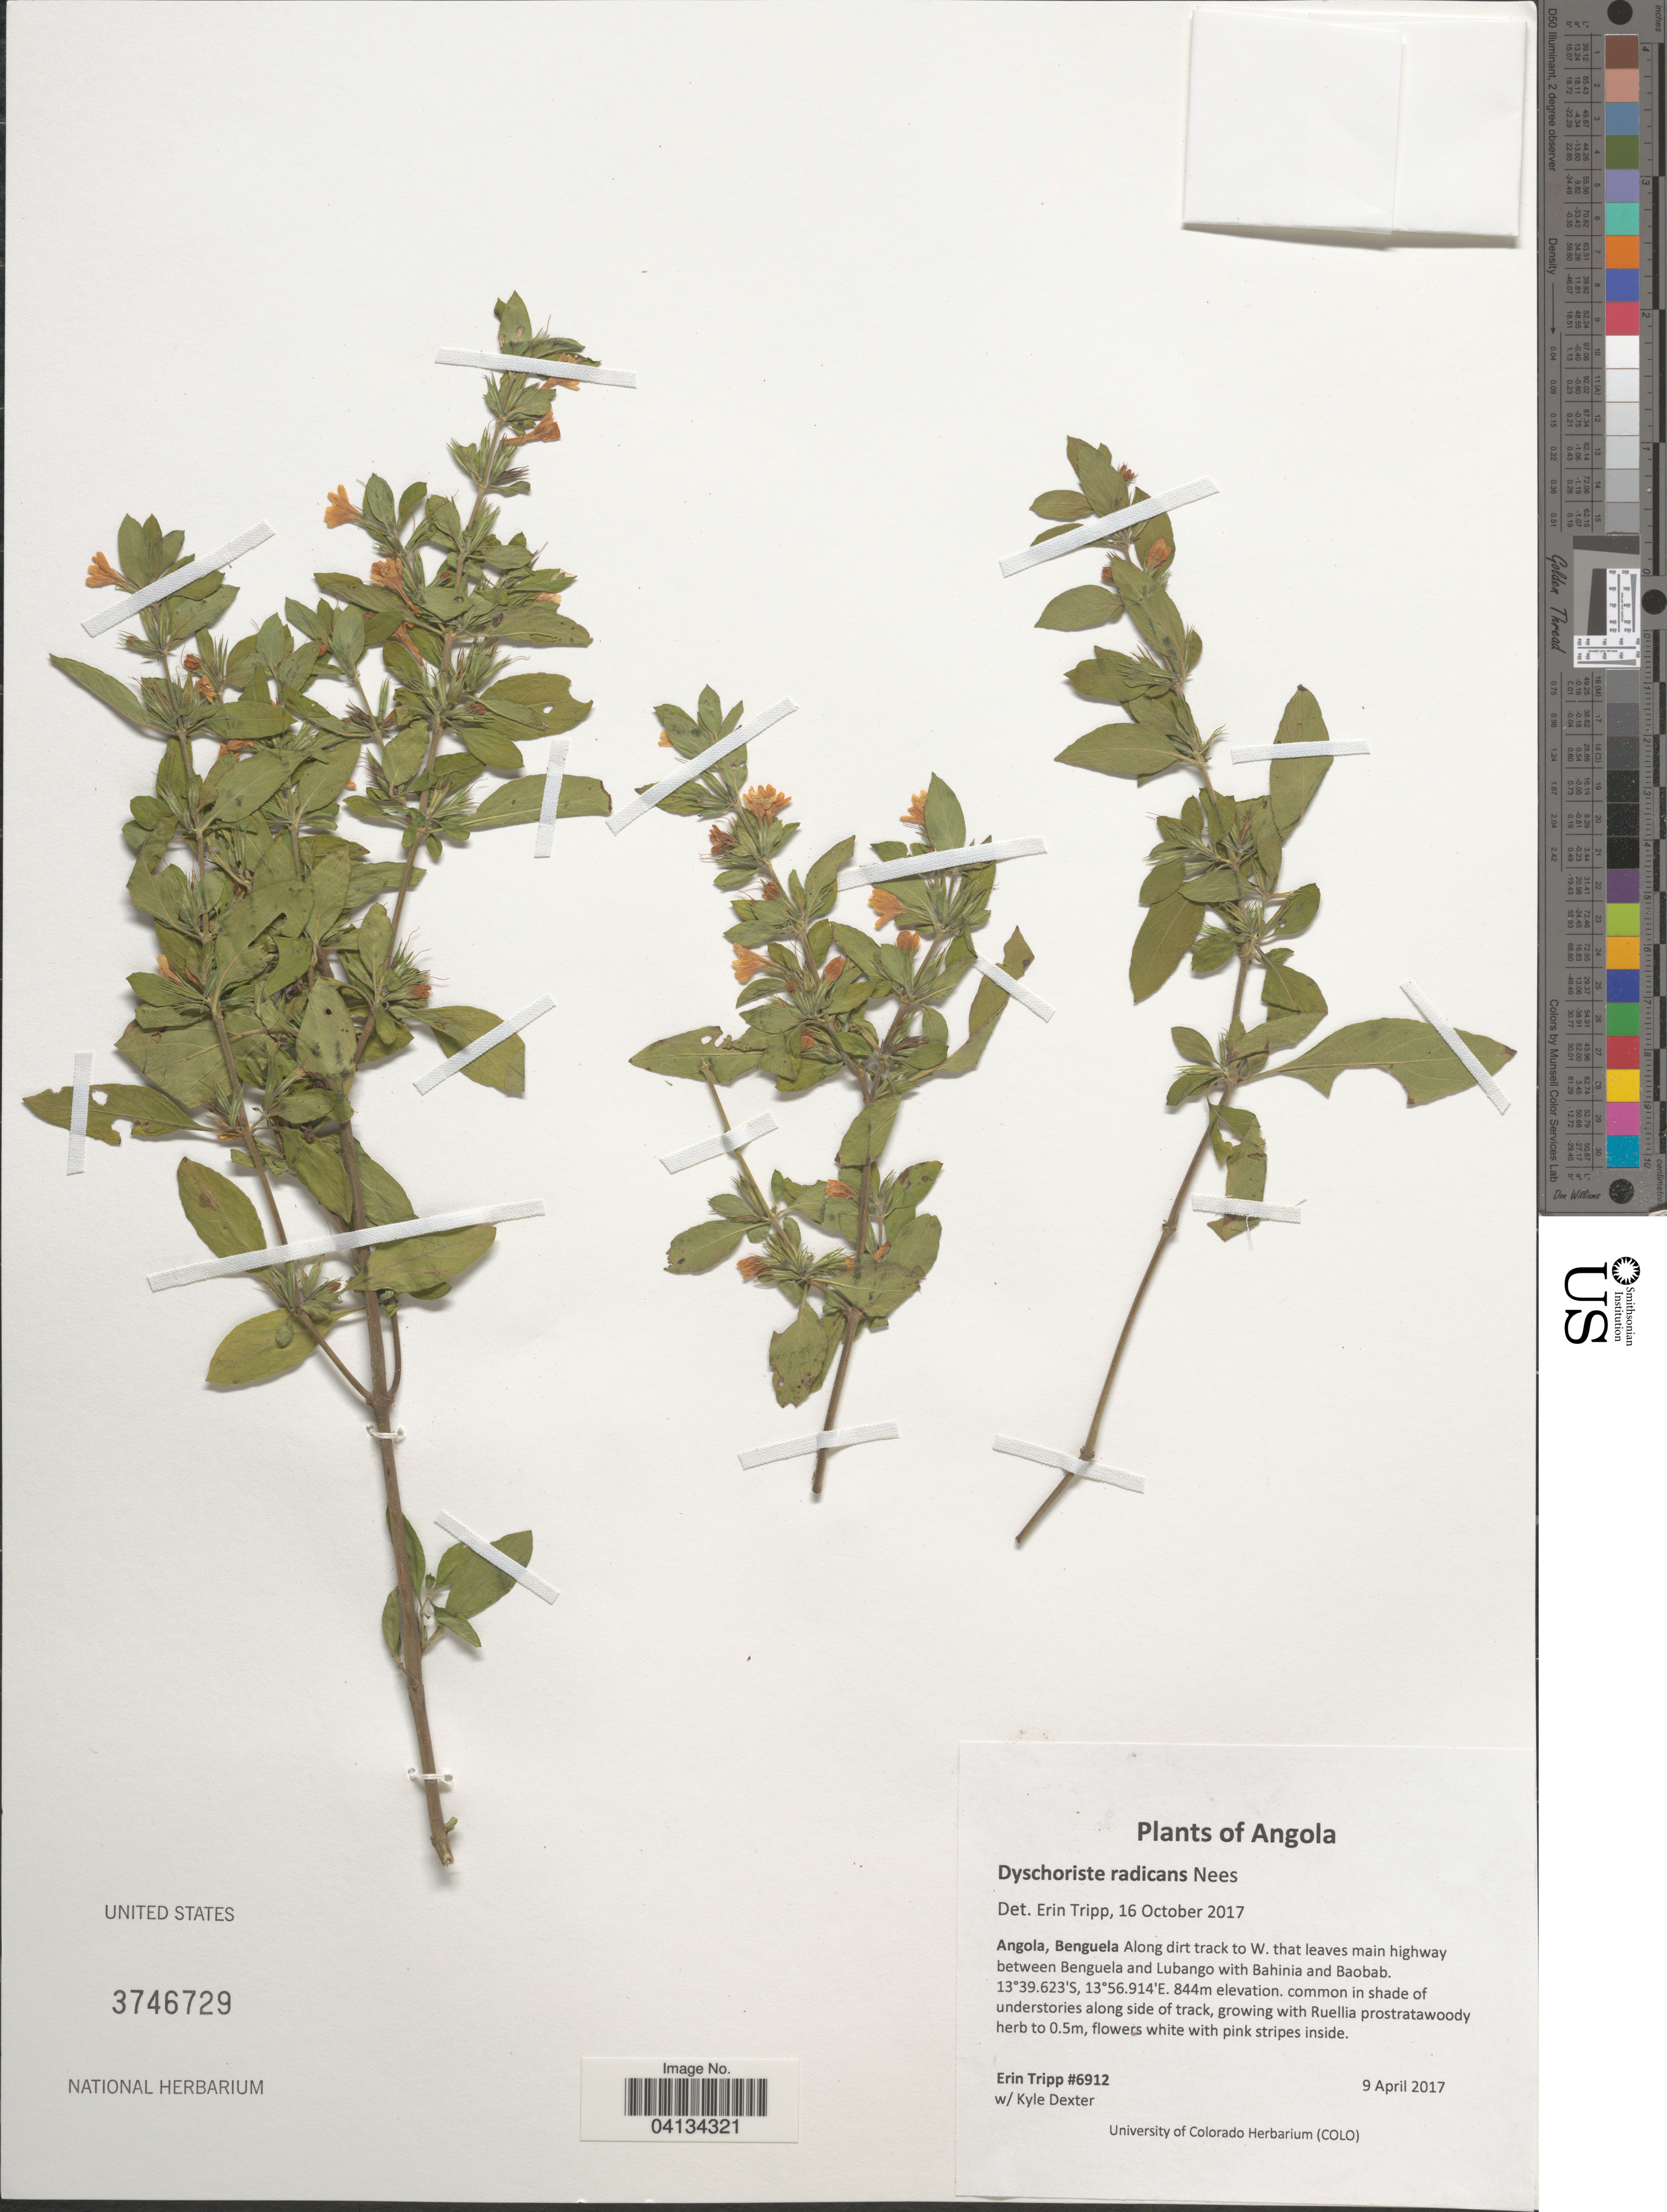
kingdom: Plantae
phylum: Tracheophyta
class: Magnoliopsida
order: Lamiales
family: Acanthaceae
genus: Dyschoriste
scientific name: Dyschoriste radicans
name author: (Hochst. ex A. Rich.) Nees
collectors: E. Tripp & K. Dexter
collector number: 6912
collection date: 2017-04-09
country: Angola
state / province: Benguela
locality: Along dirt track to W. that leaves main highway between Benguela and Lubango with Bahinia and Baobab.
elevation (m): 844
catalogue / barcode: US 3746729